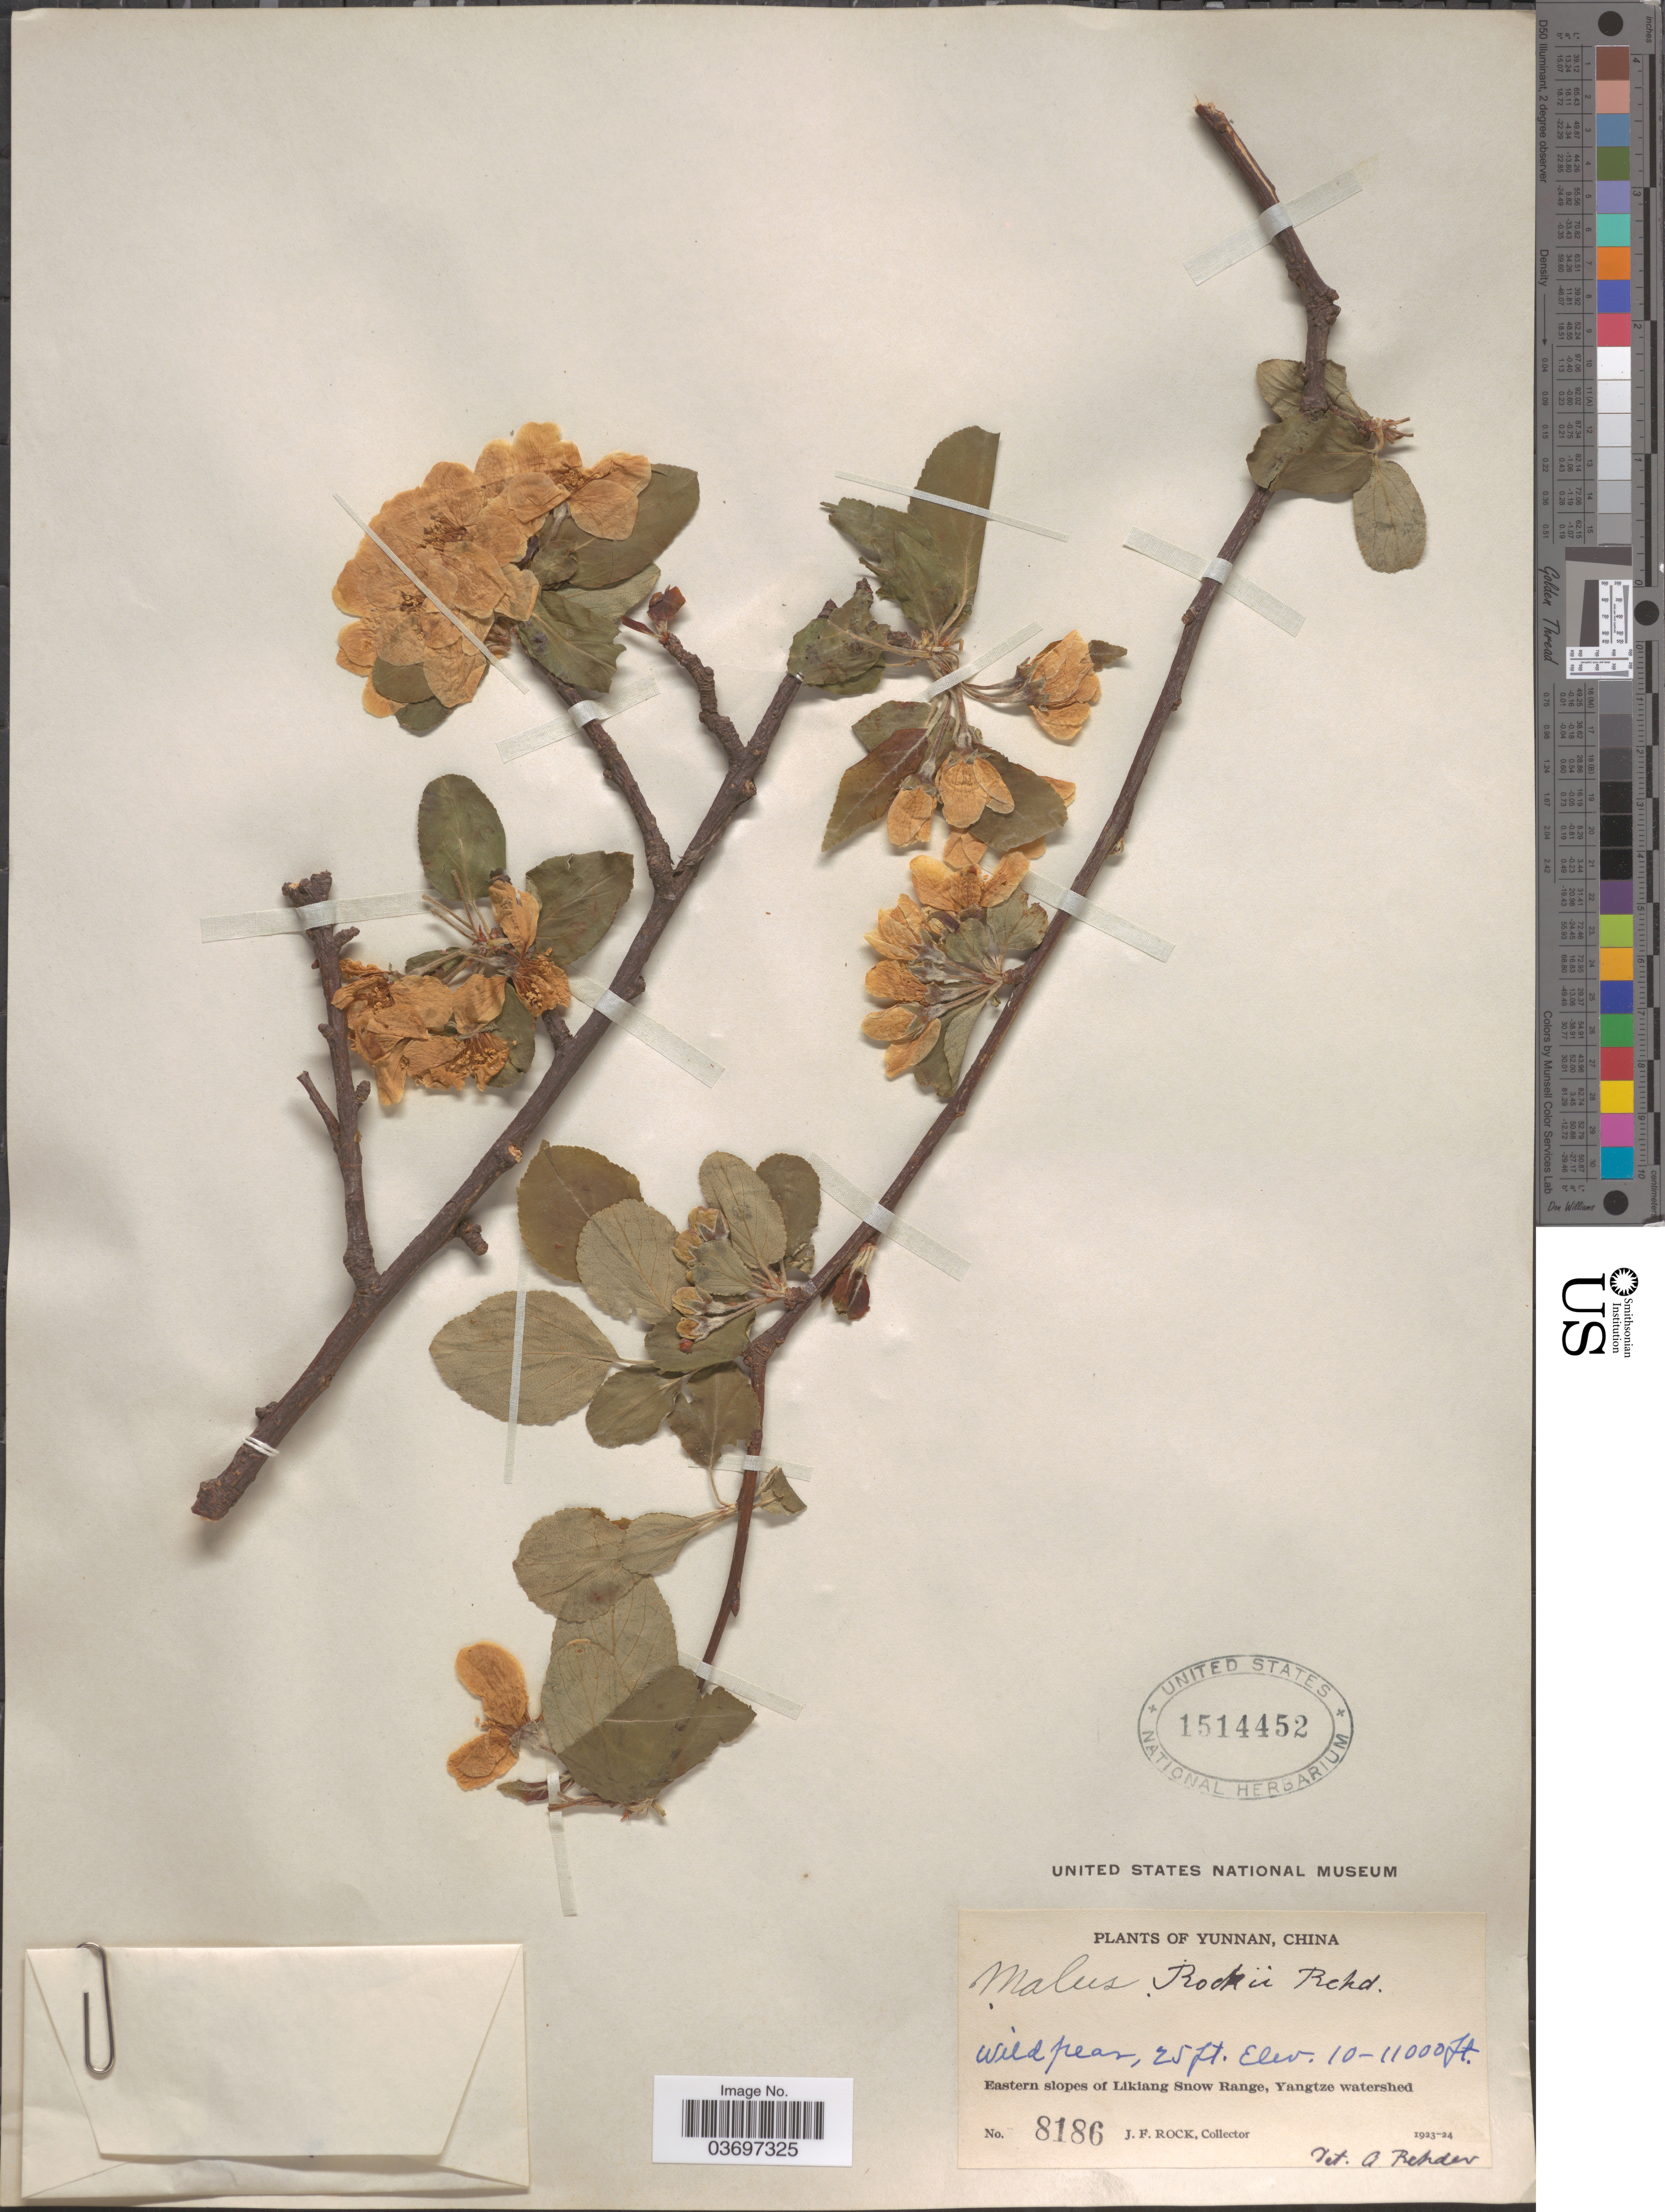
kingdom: Plantae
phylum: Tracheophyta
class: Magnoliopsida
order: Rosales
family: Rosaceae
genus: Malus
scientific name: Malus rockii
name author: Rehder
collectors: J. Rock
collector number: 8186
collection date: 1923/1924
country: China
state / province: Yunnan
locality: Eastern slopes of Likiang Snow Range, Yangtze watershed.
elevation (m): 3048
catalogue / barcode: US 1514452